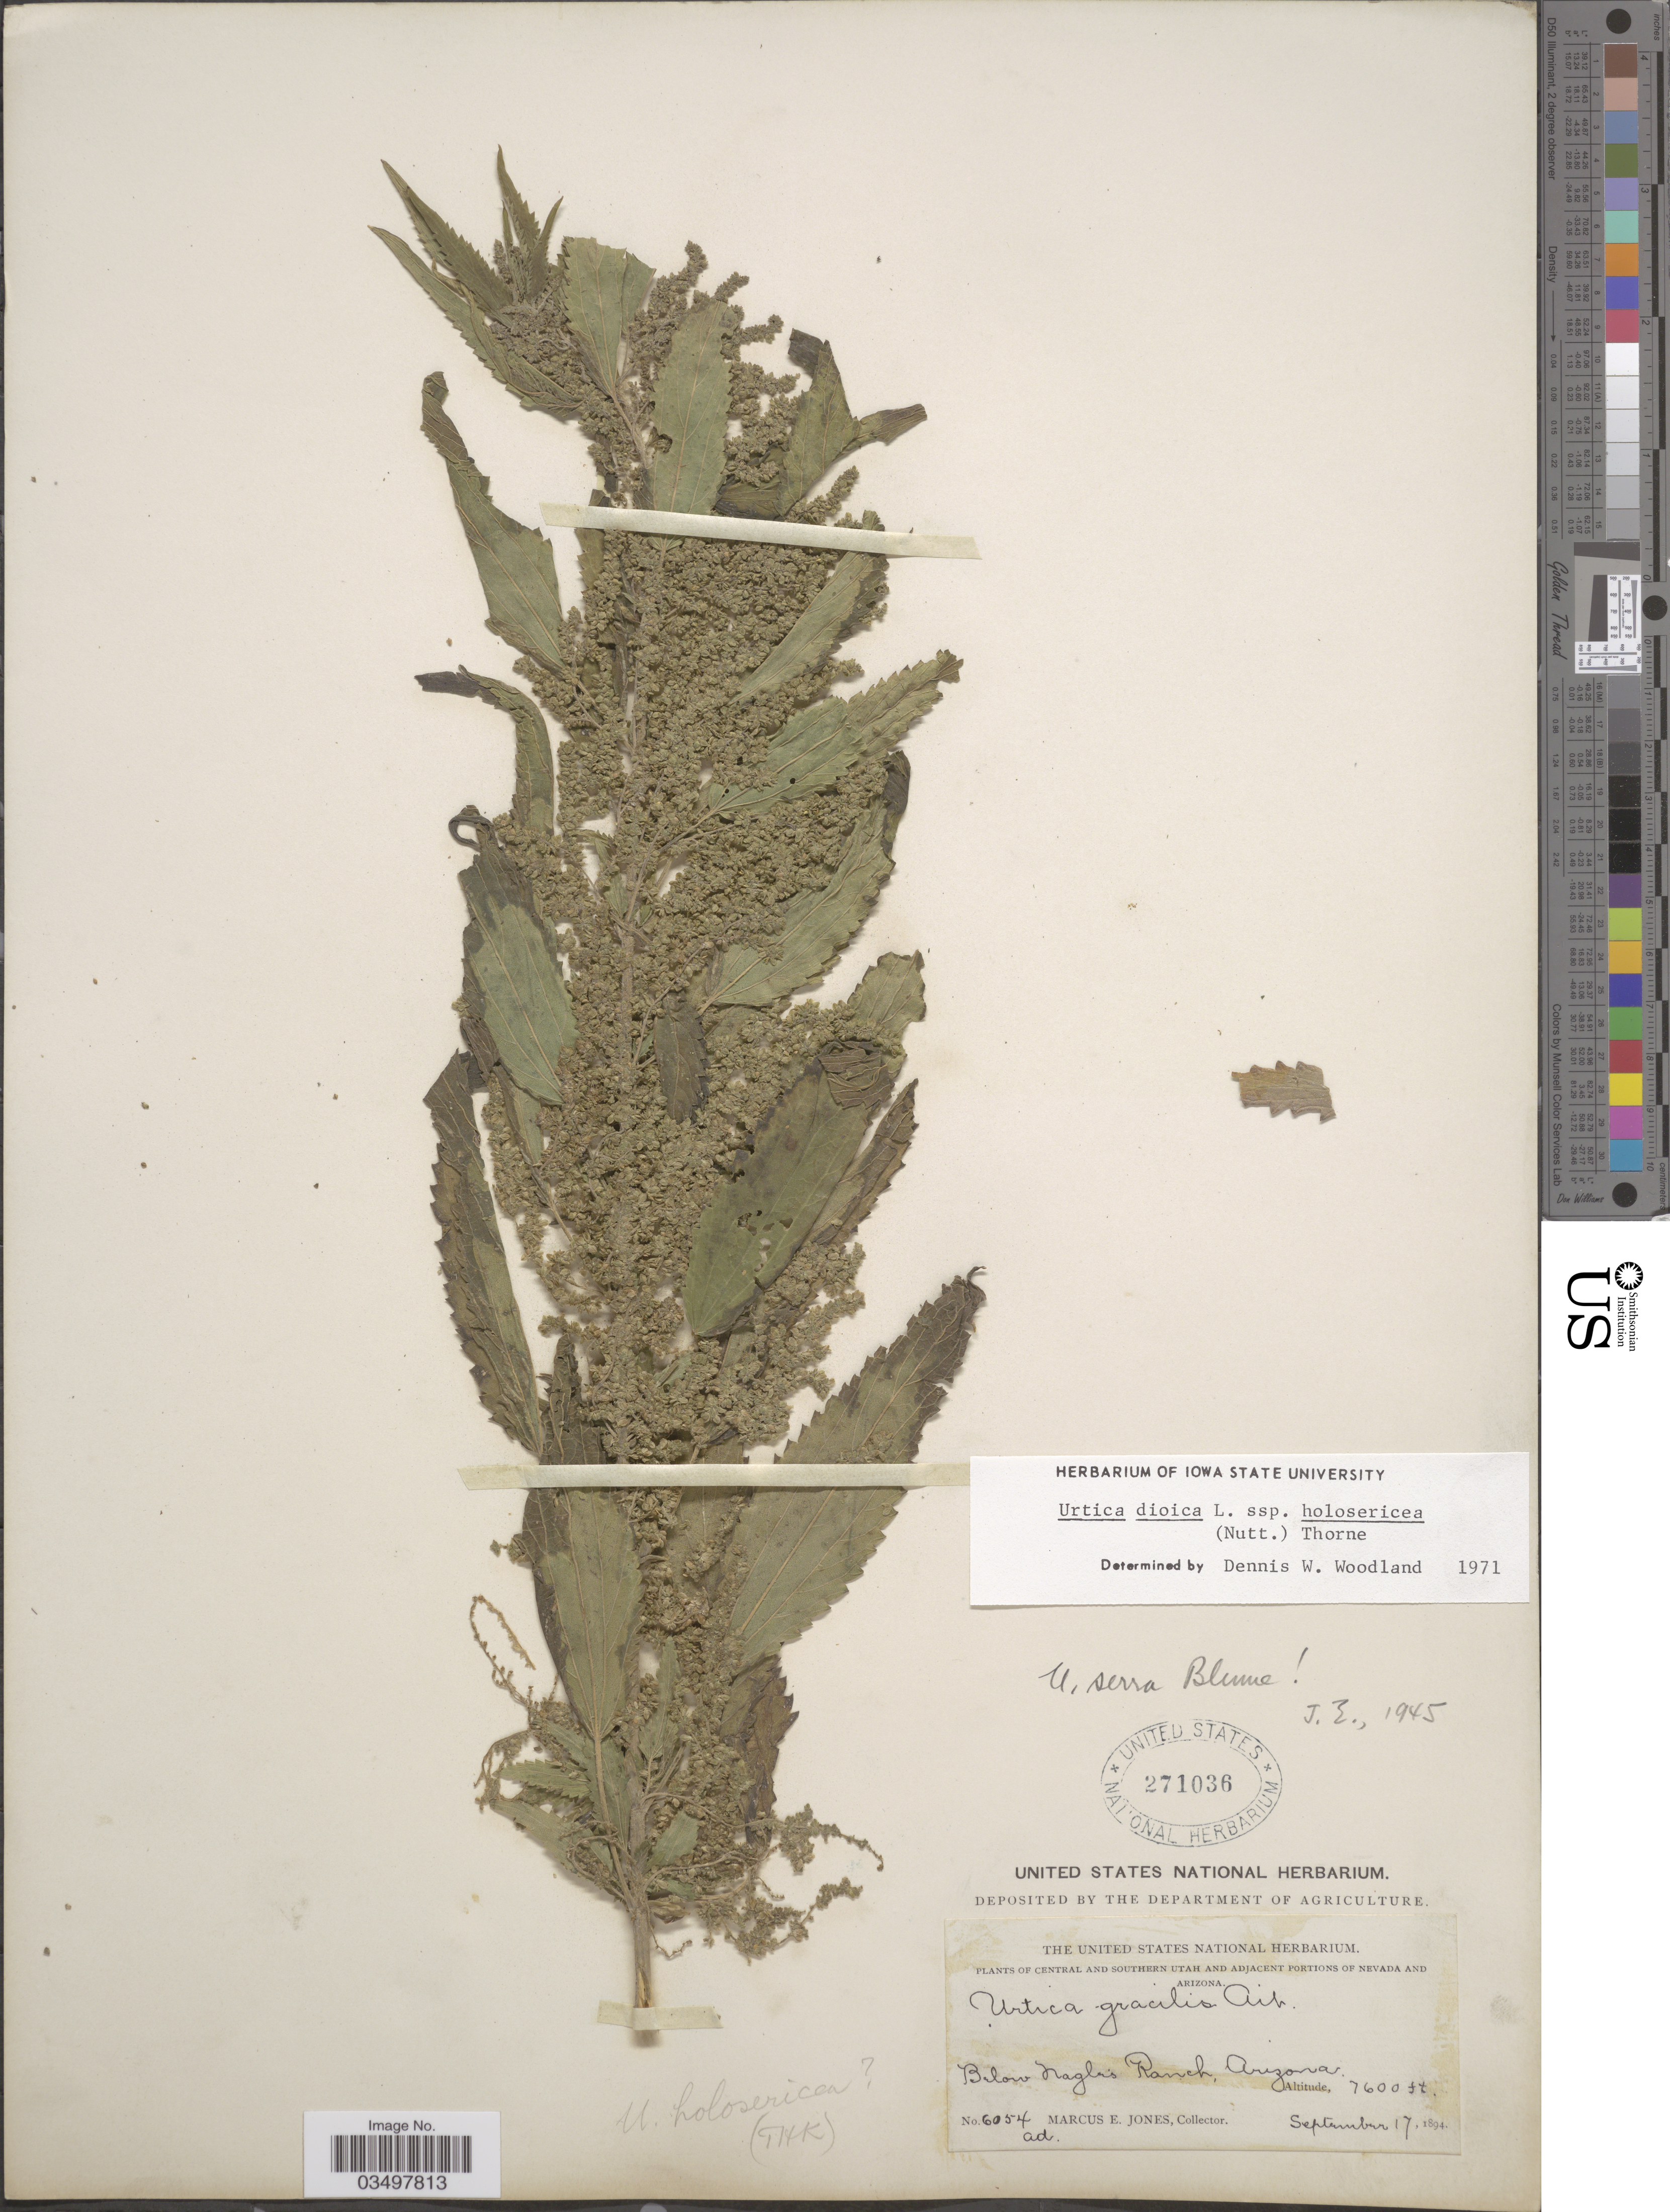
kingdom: Plantae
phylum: Tracheophyta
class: Magnoliopsida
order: Rosales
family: Urticaceae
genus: Urtica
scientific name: Urtica dioica subsp. holosericea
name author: (Nutt.) Thorne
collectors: M. E. Jones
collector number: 6054ad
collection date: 1894-09-17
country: United States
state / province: Arizona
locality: Central and Southern Utah. Below Nagles Ranch.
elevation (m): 2316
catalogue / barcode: US 271036